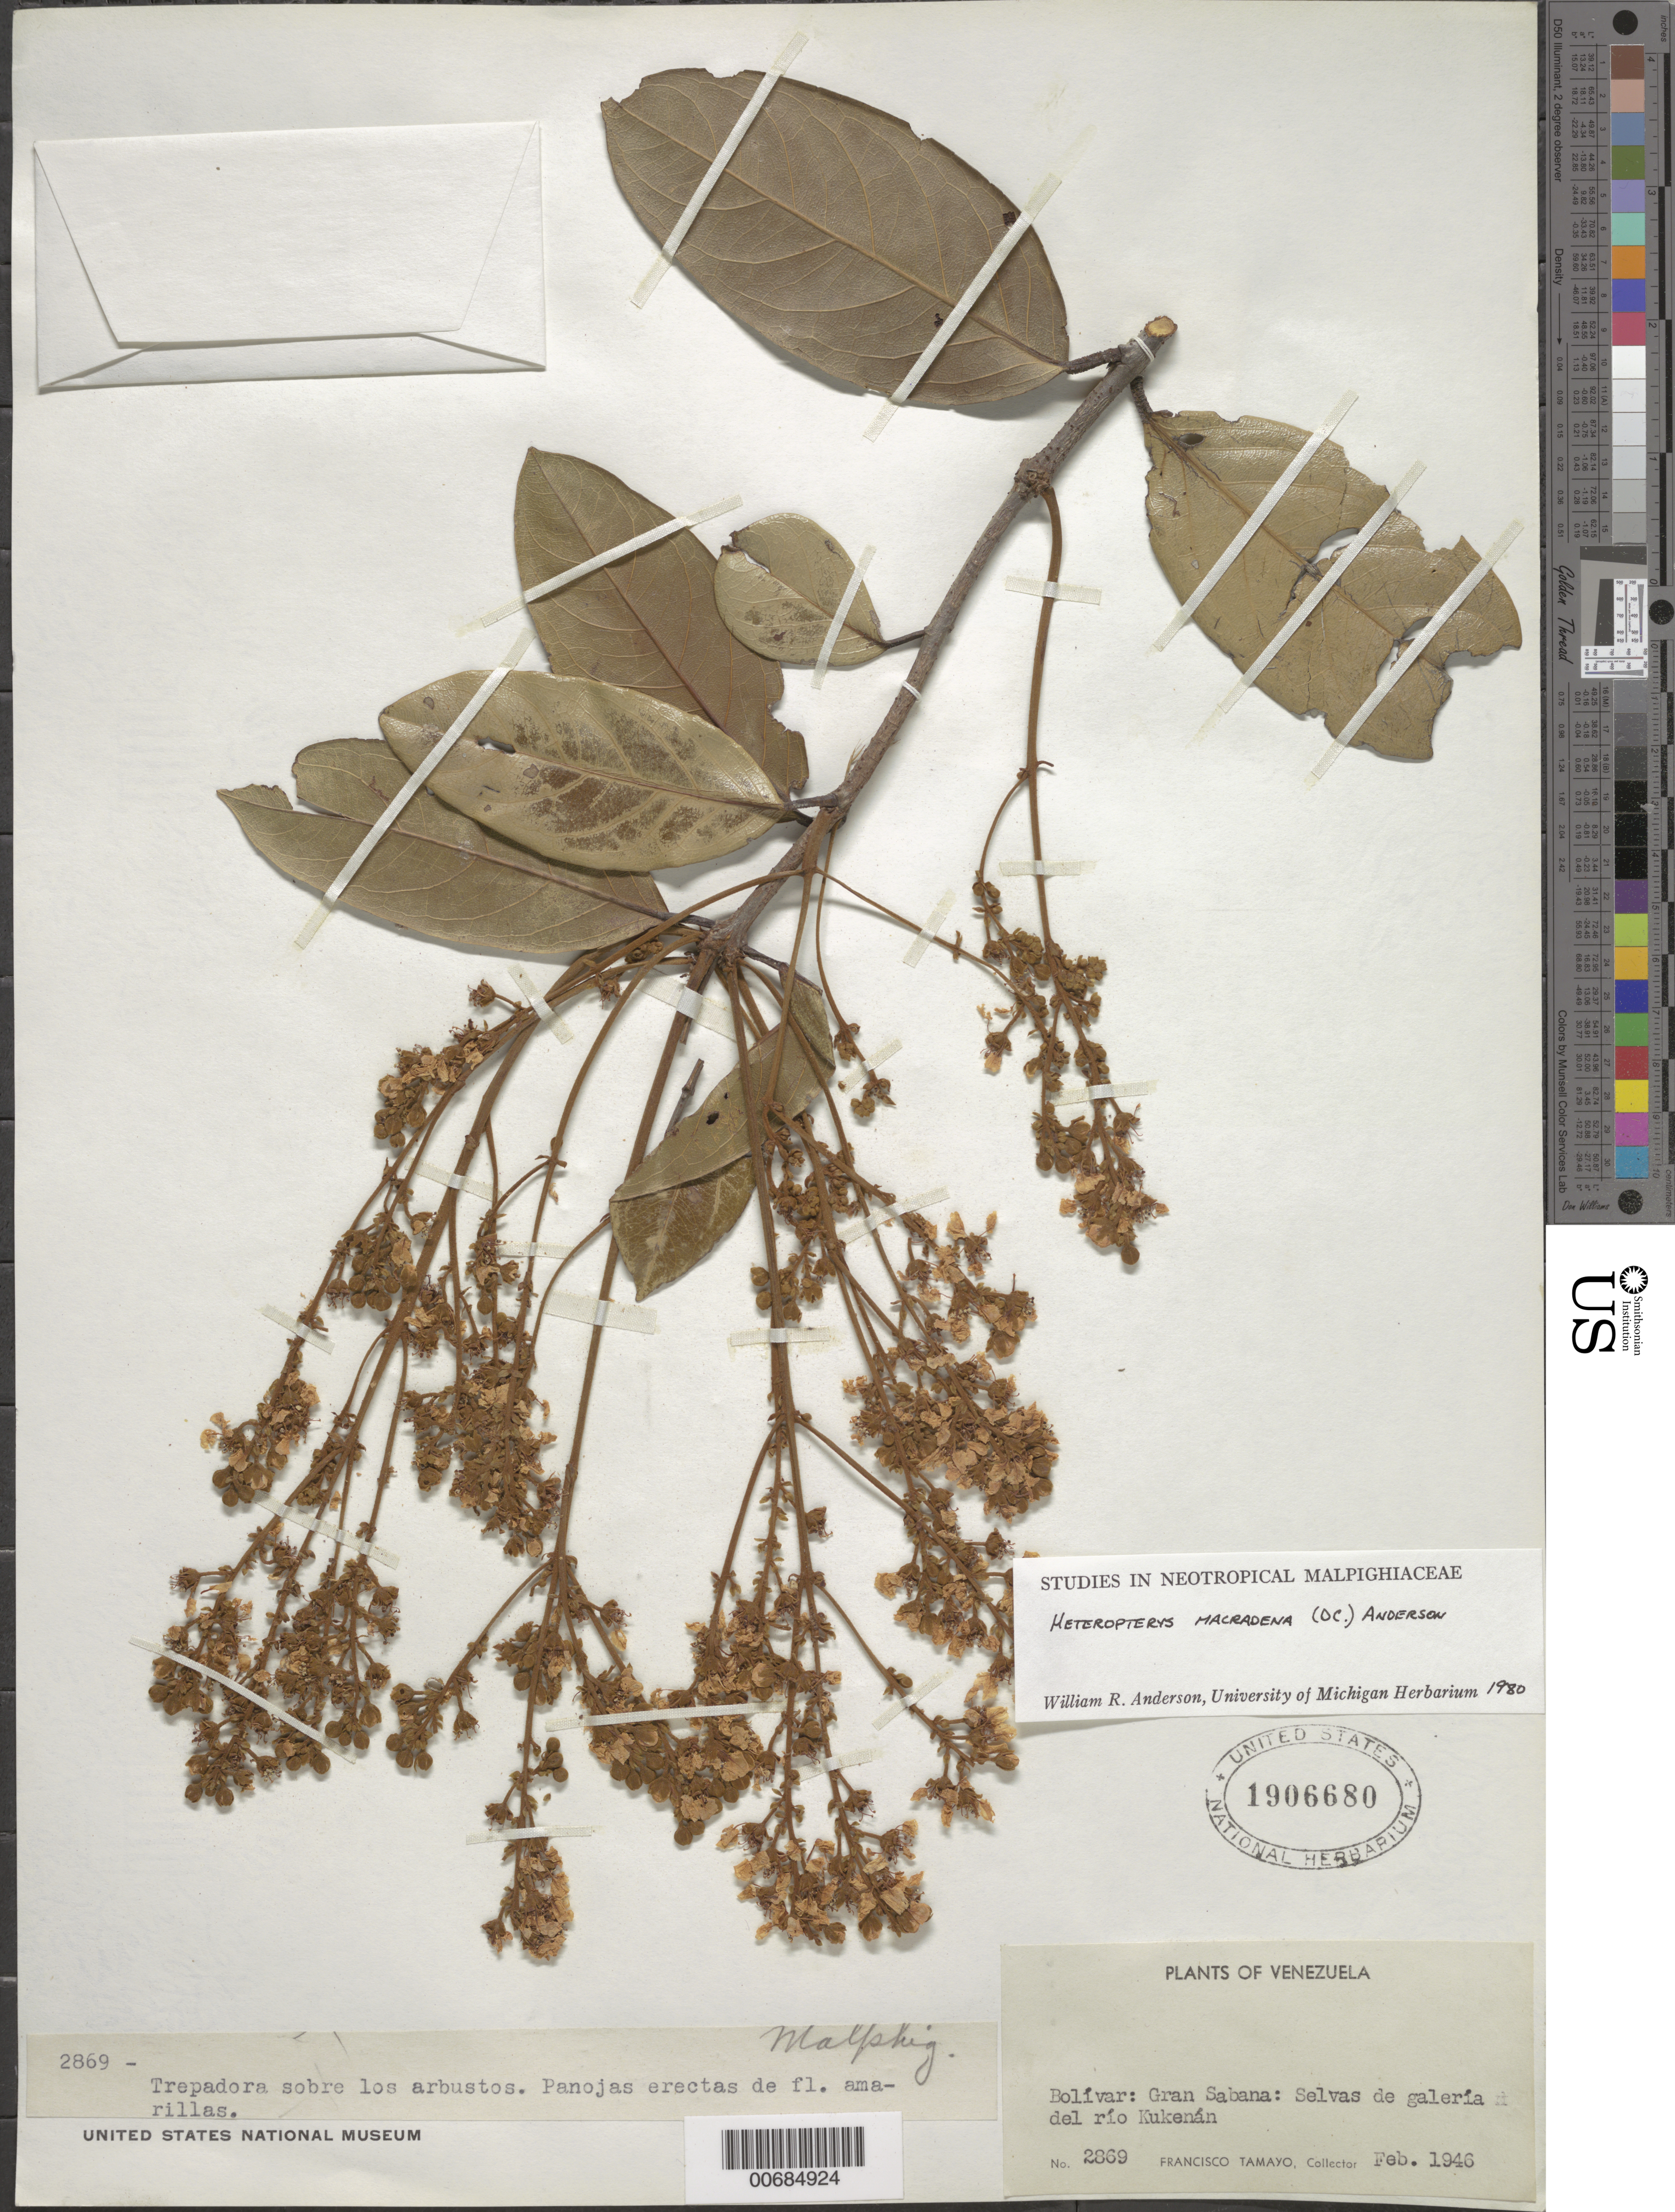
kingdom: Plantae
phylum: Tracheophyta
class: Magnoliopsida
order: Malpighiales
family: Malpighiaceae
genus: Heteropterys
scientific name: Heteropterys macradena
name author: (DC.) W.R. Anderson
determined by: Anderson, W. R., (MICH), University of Michigan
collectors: F. Tamayo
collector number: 2869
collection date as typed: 21-Feb-46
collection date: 1946-02-21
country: Venezuela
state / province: Bolívar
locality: Gran Sabana, Río Kukenán; Hato de La Divina Pastora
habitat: Selvas de galeria del rio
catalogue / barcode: US 1906680